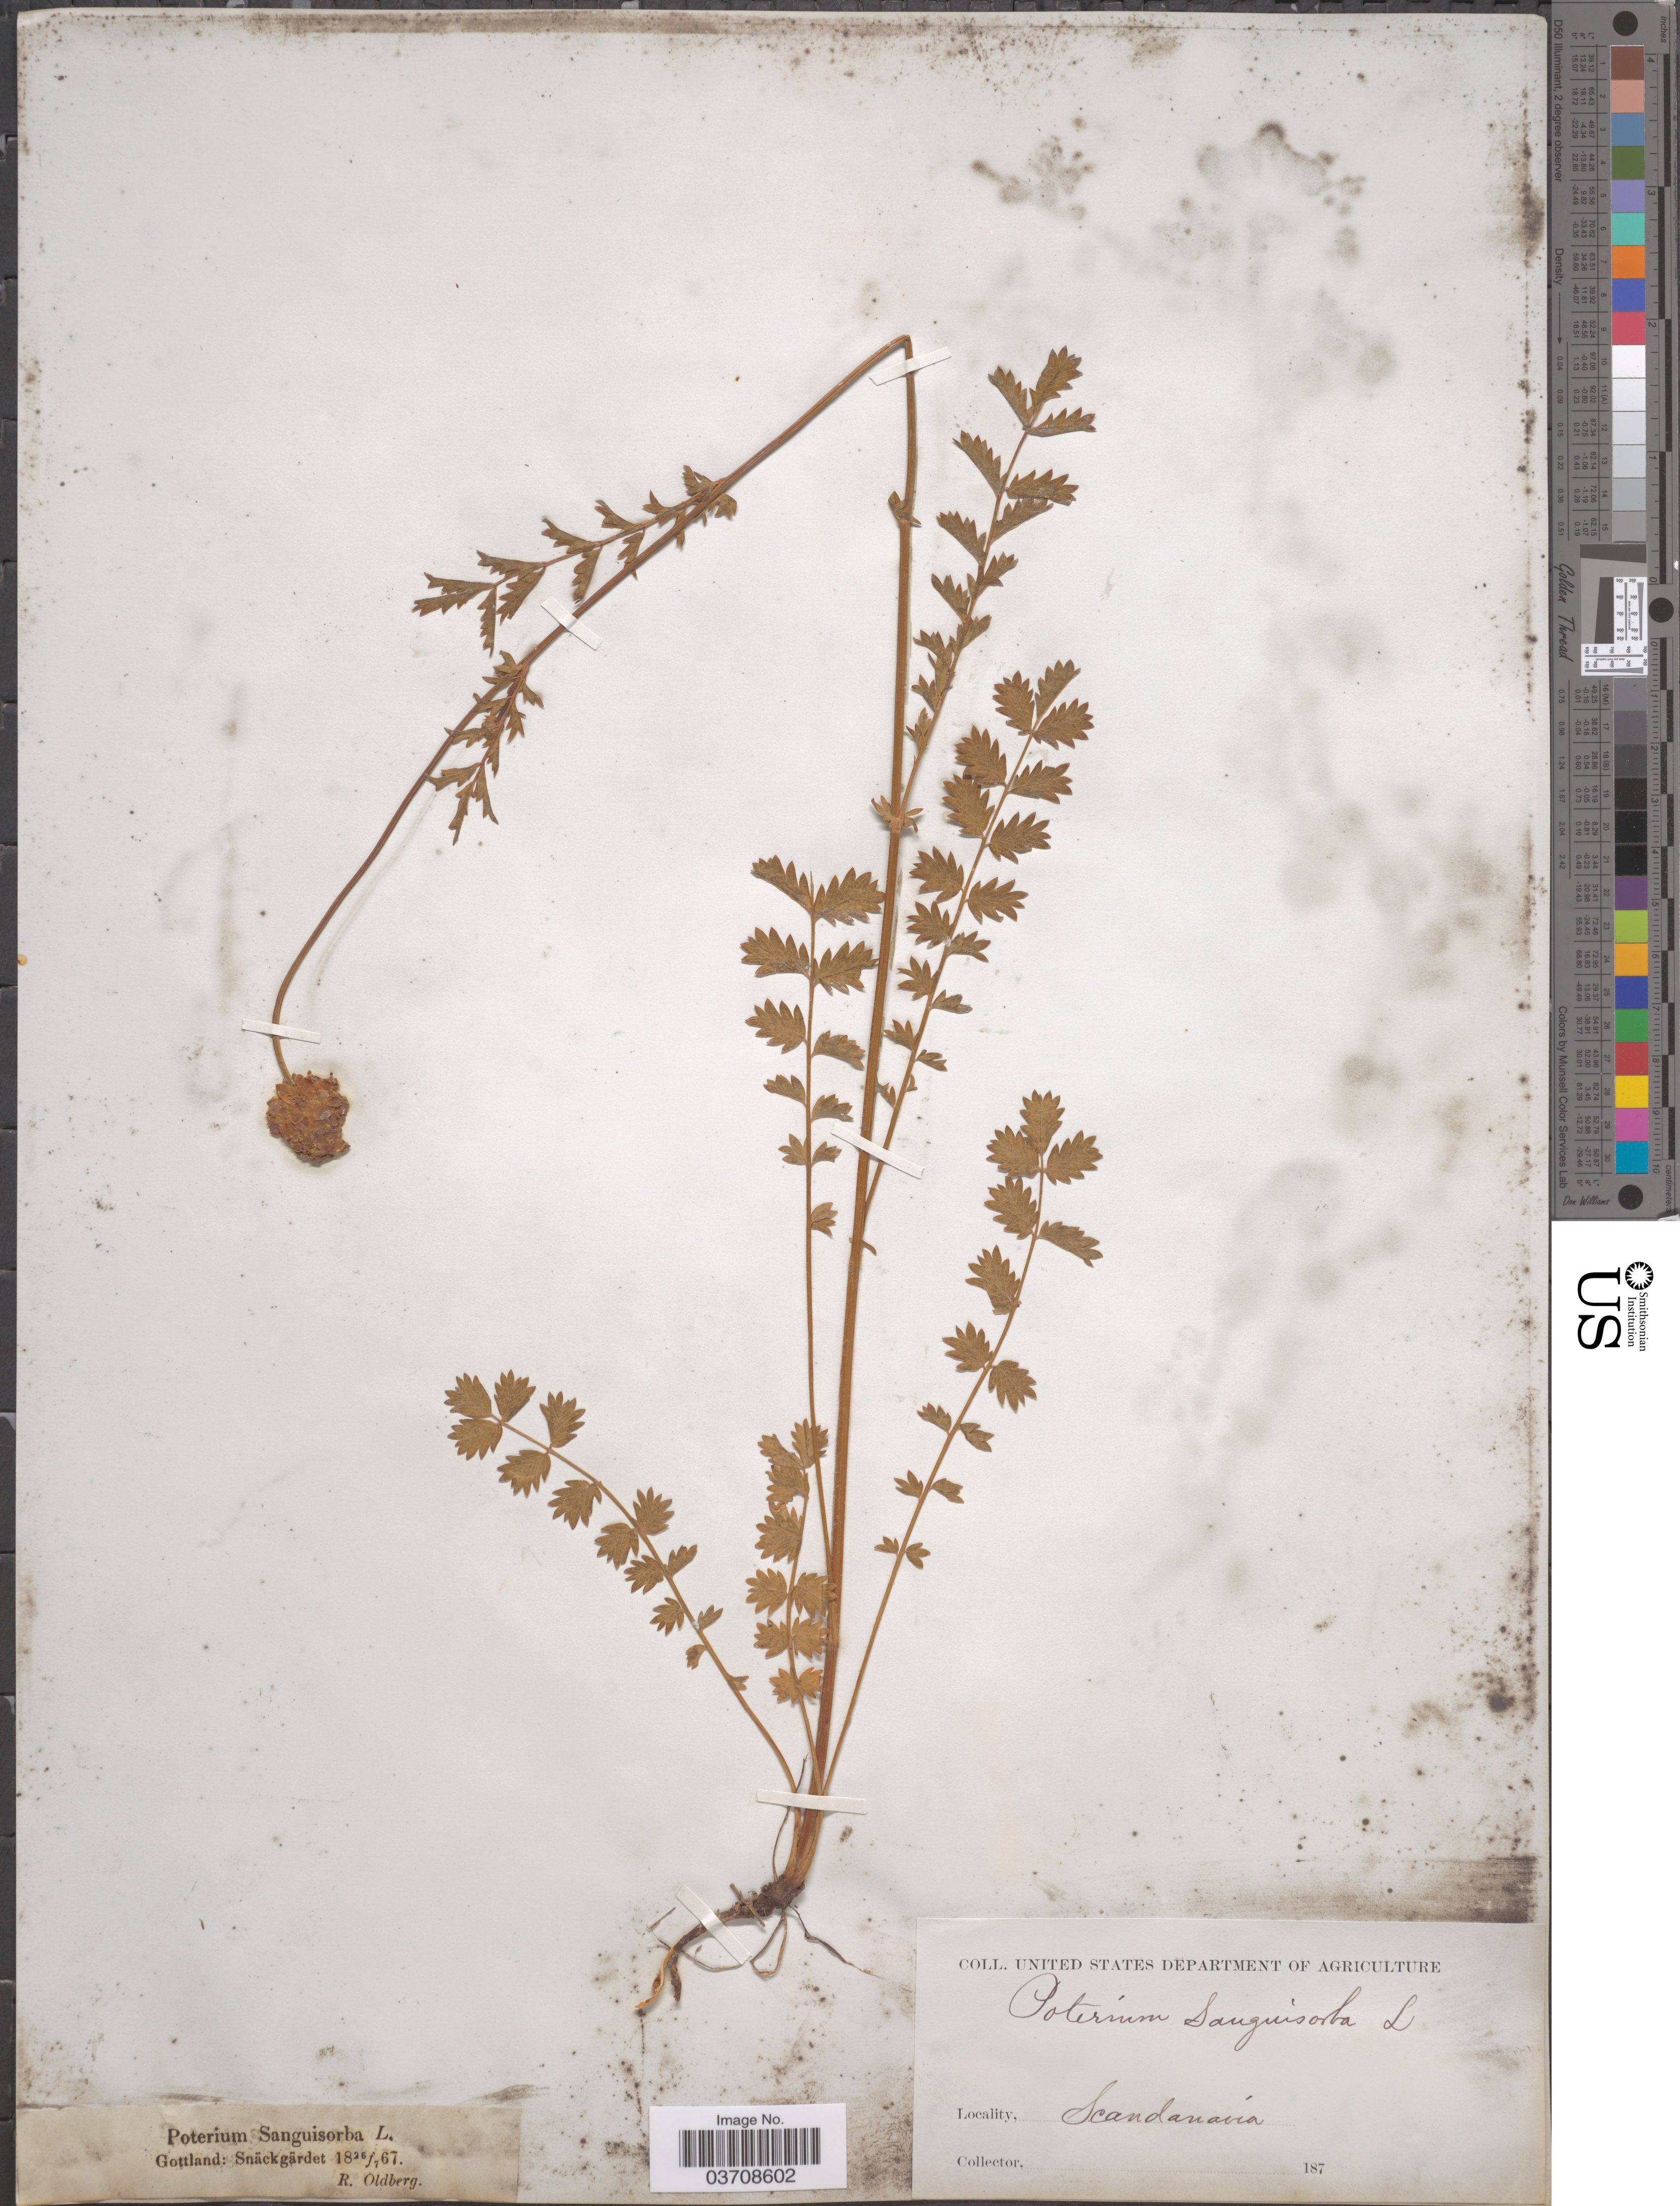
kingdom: Plantae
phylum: Tracheophyta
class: Magnoliopsida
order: Rosales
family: Rosaceae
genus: Sanguisorba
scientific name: Sanguisorba minor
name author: Scop.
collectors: R. Oldberg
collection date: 1867-07-26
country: Sweden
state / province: Gotland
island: Gotland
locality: Gottland: Snäckgärdet. Scandanavia.